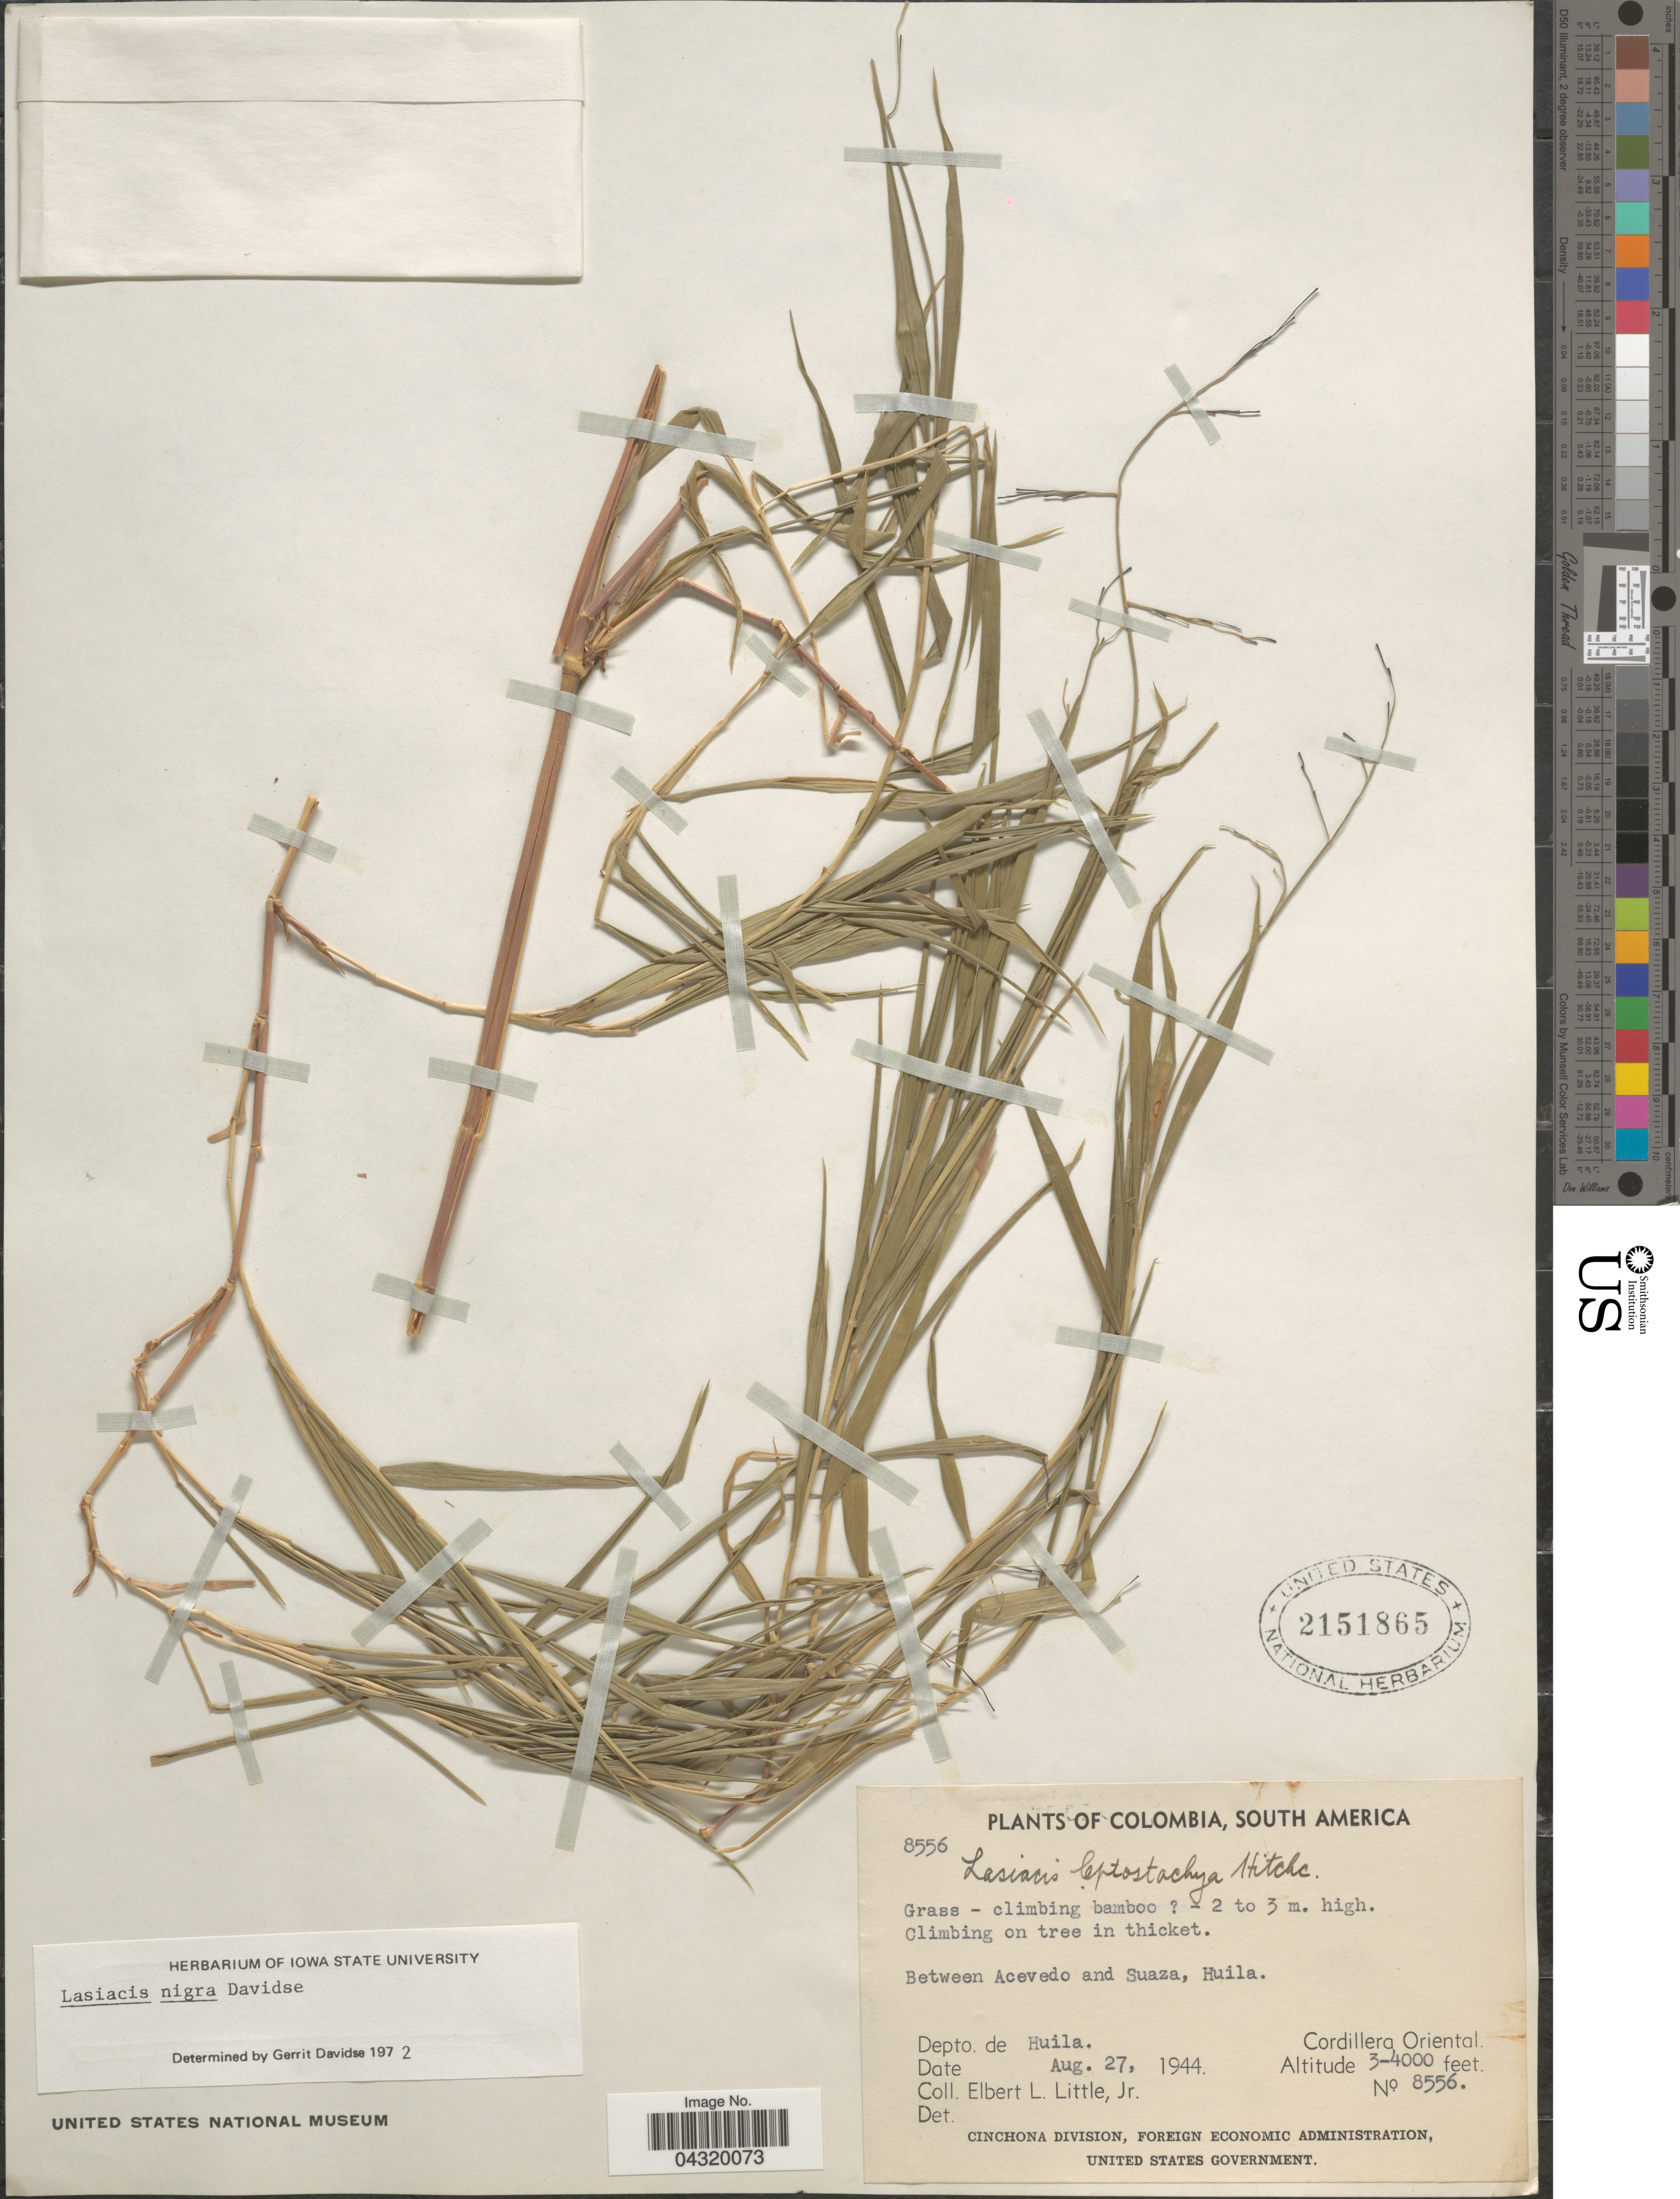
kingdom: Plantae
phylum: Tracheophyta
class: Liliopsida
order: Poales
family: Poaceae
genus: Lasiacis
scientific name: Lasiacis nigra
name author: Davidse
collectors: E. L. Little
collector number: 8556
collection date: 1944-08-27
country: Colombia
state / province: Huila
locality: Between Acevedo and Suaza. Depto. de Huila. Cordillera Oriental.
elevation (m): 914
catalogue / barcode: US 2151865